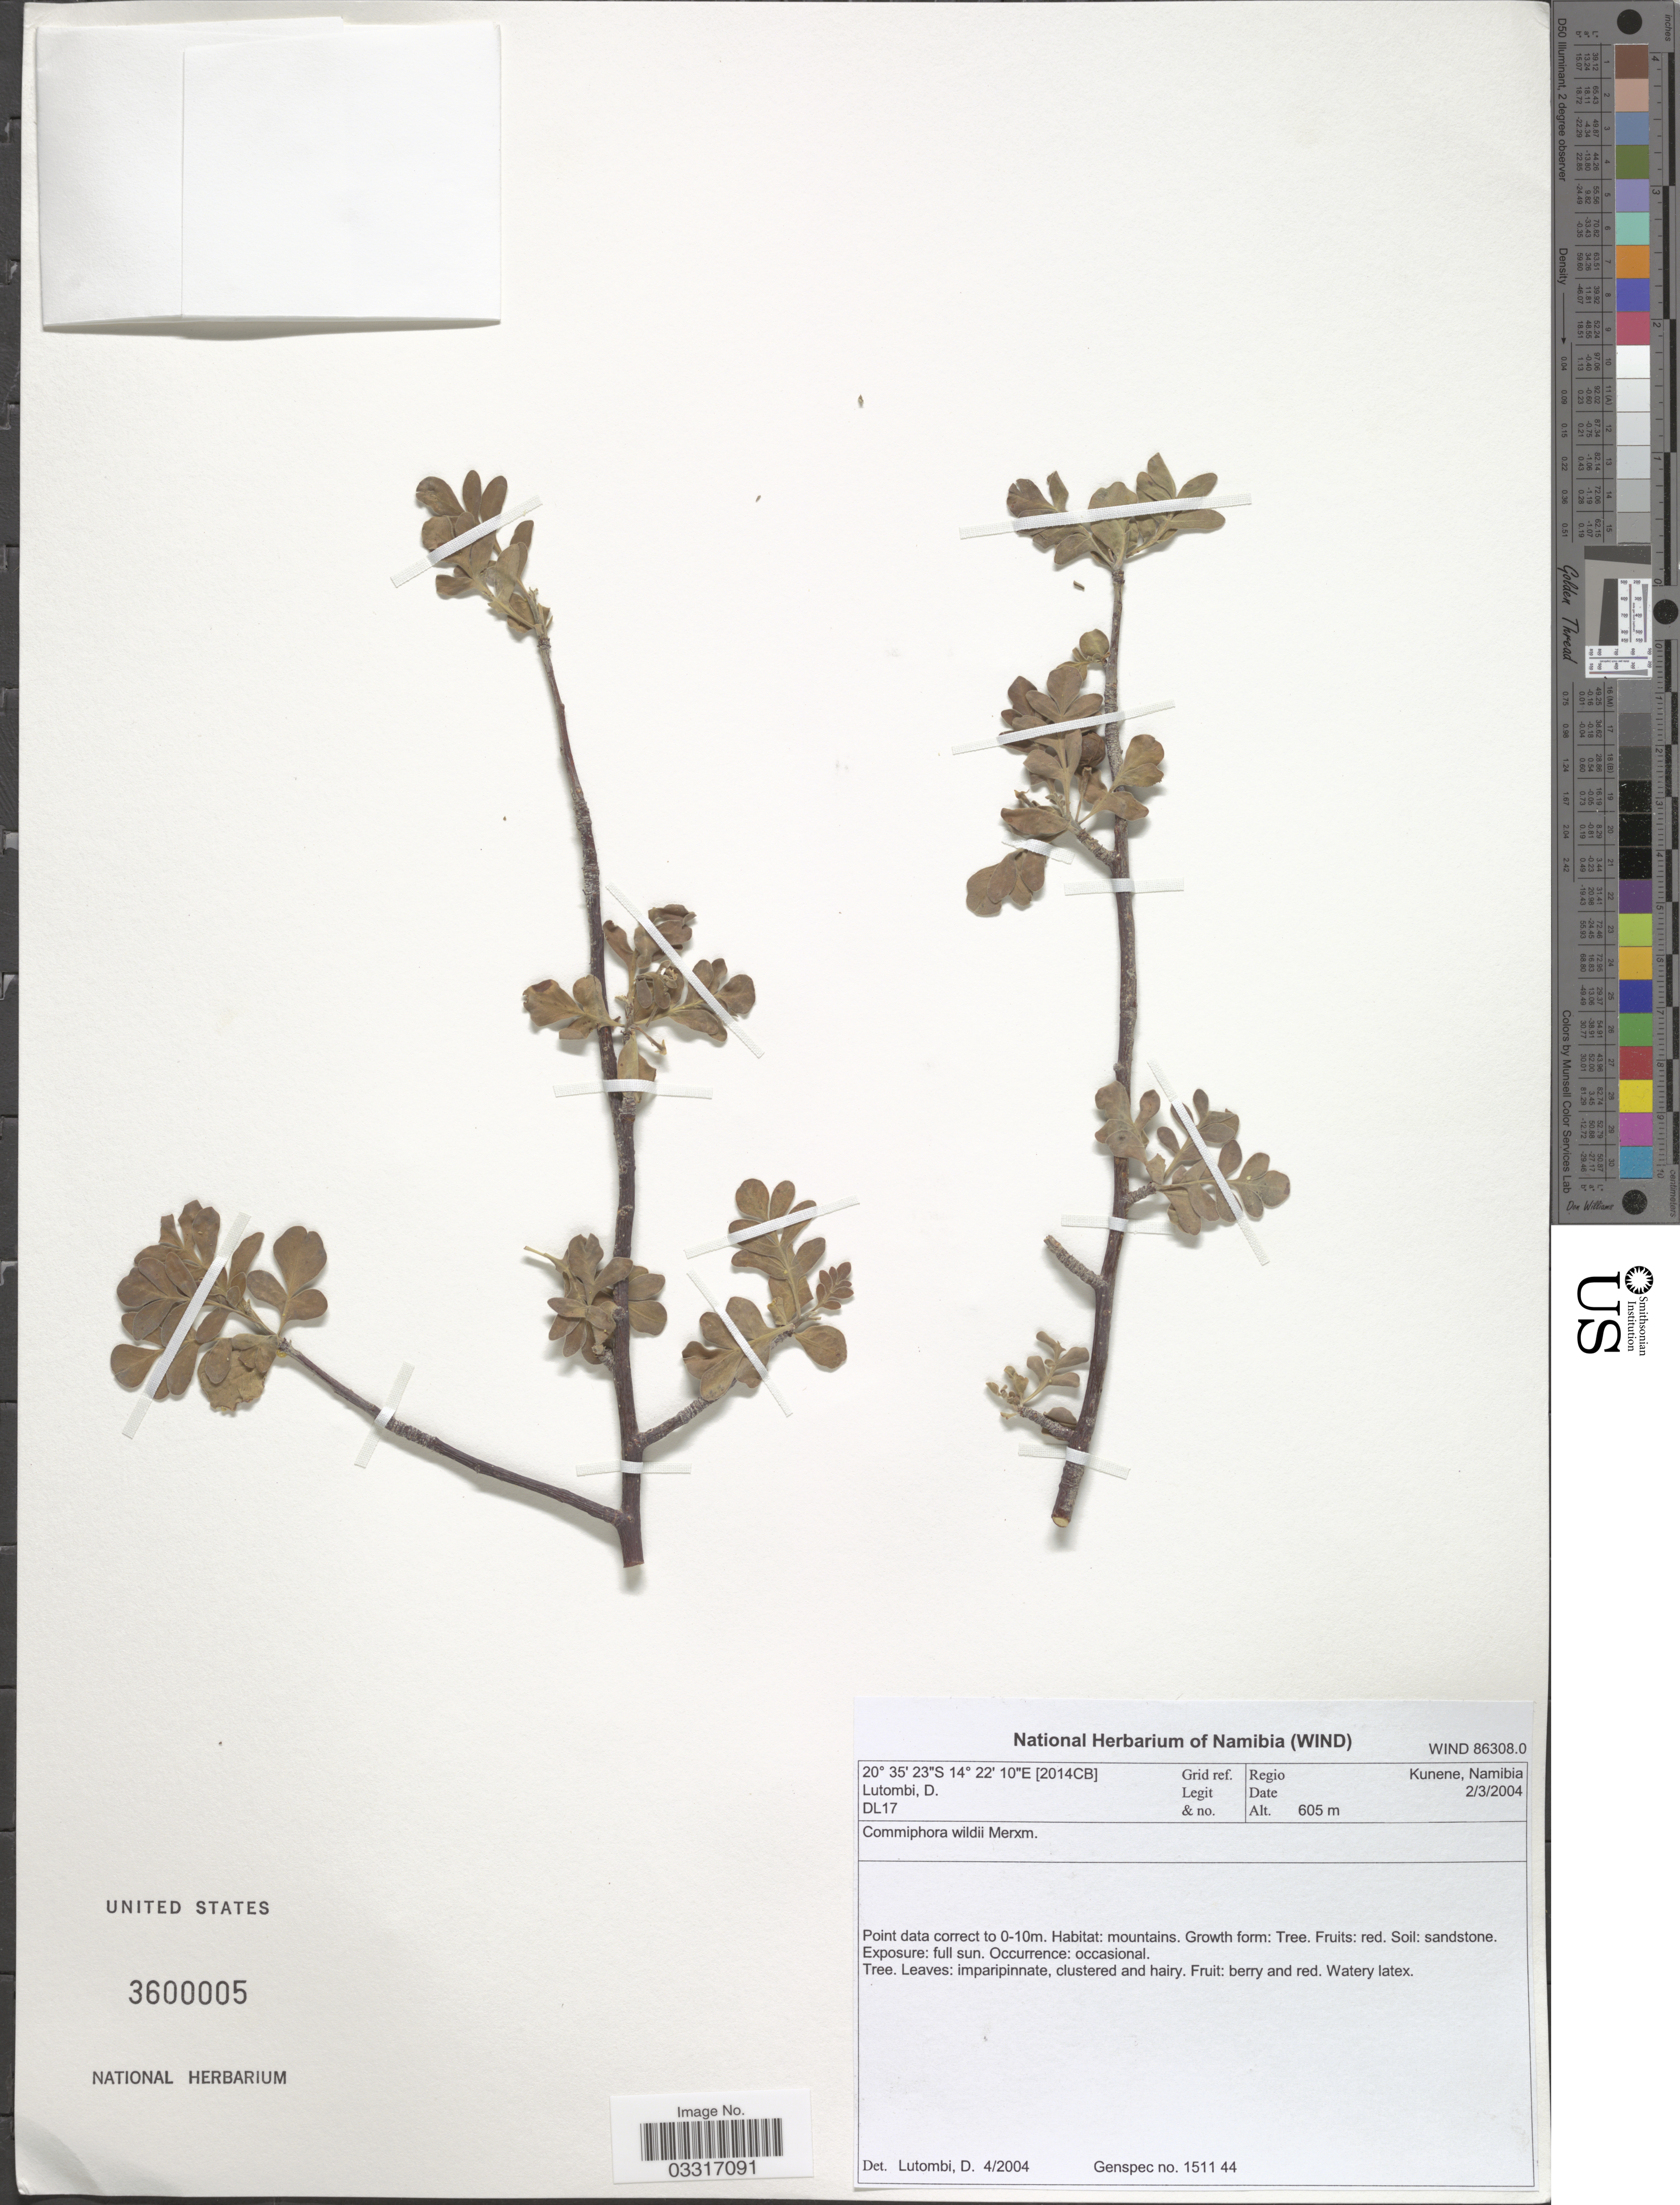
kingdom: Plantae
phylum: Tracheophyta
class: Magnoliopsida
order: Sapindales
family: Burseraceae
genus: Commiphora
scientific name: Commiphora wildii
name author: Merxm.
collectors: D. Lutombi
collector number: DL17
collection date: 2004-03-02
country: Namibia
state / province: Kunene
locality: Regio Kunene. Grid ref. [2014CB].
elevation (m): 605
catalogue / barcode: US 3600005